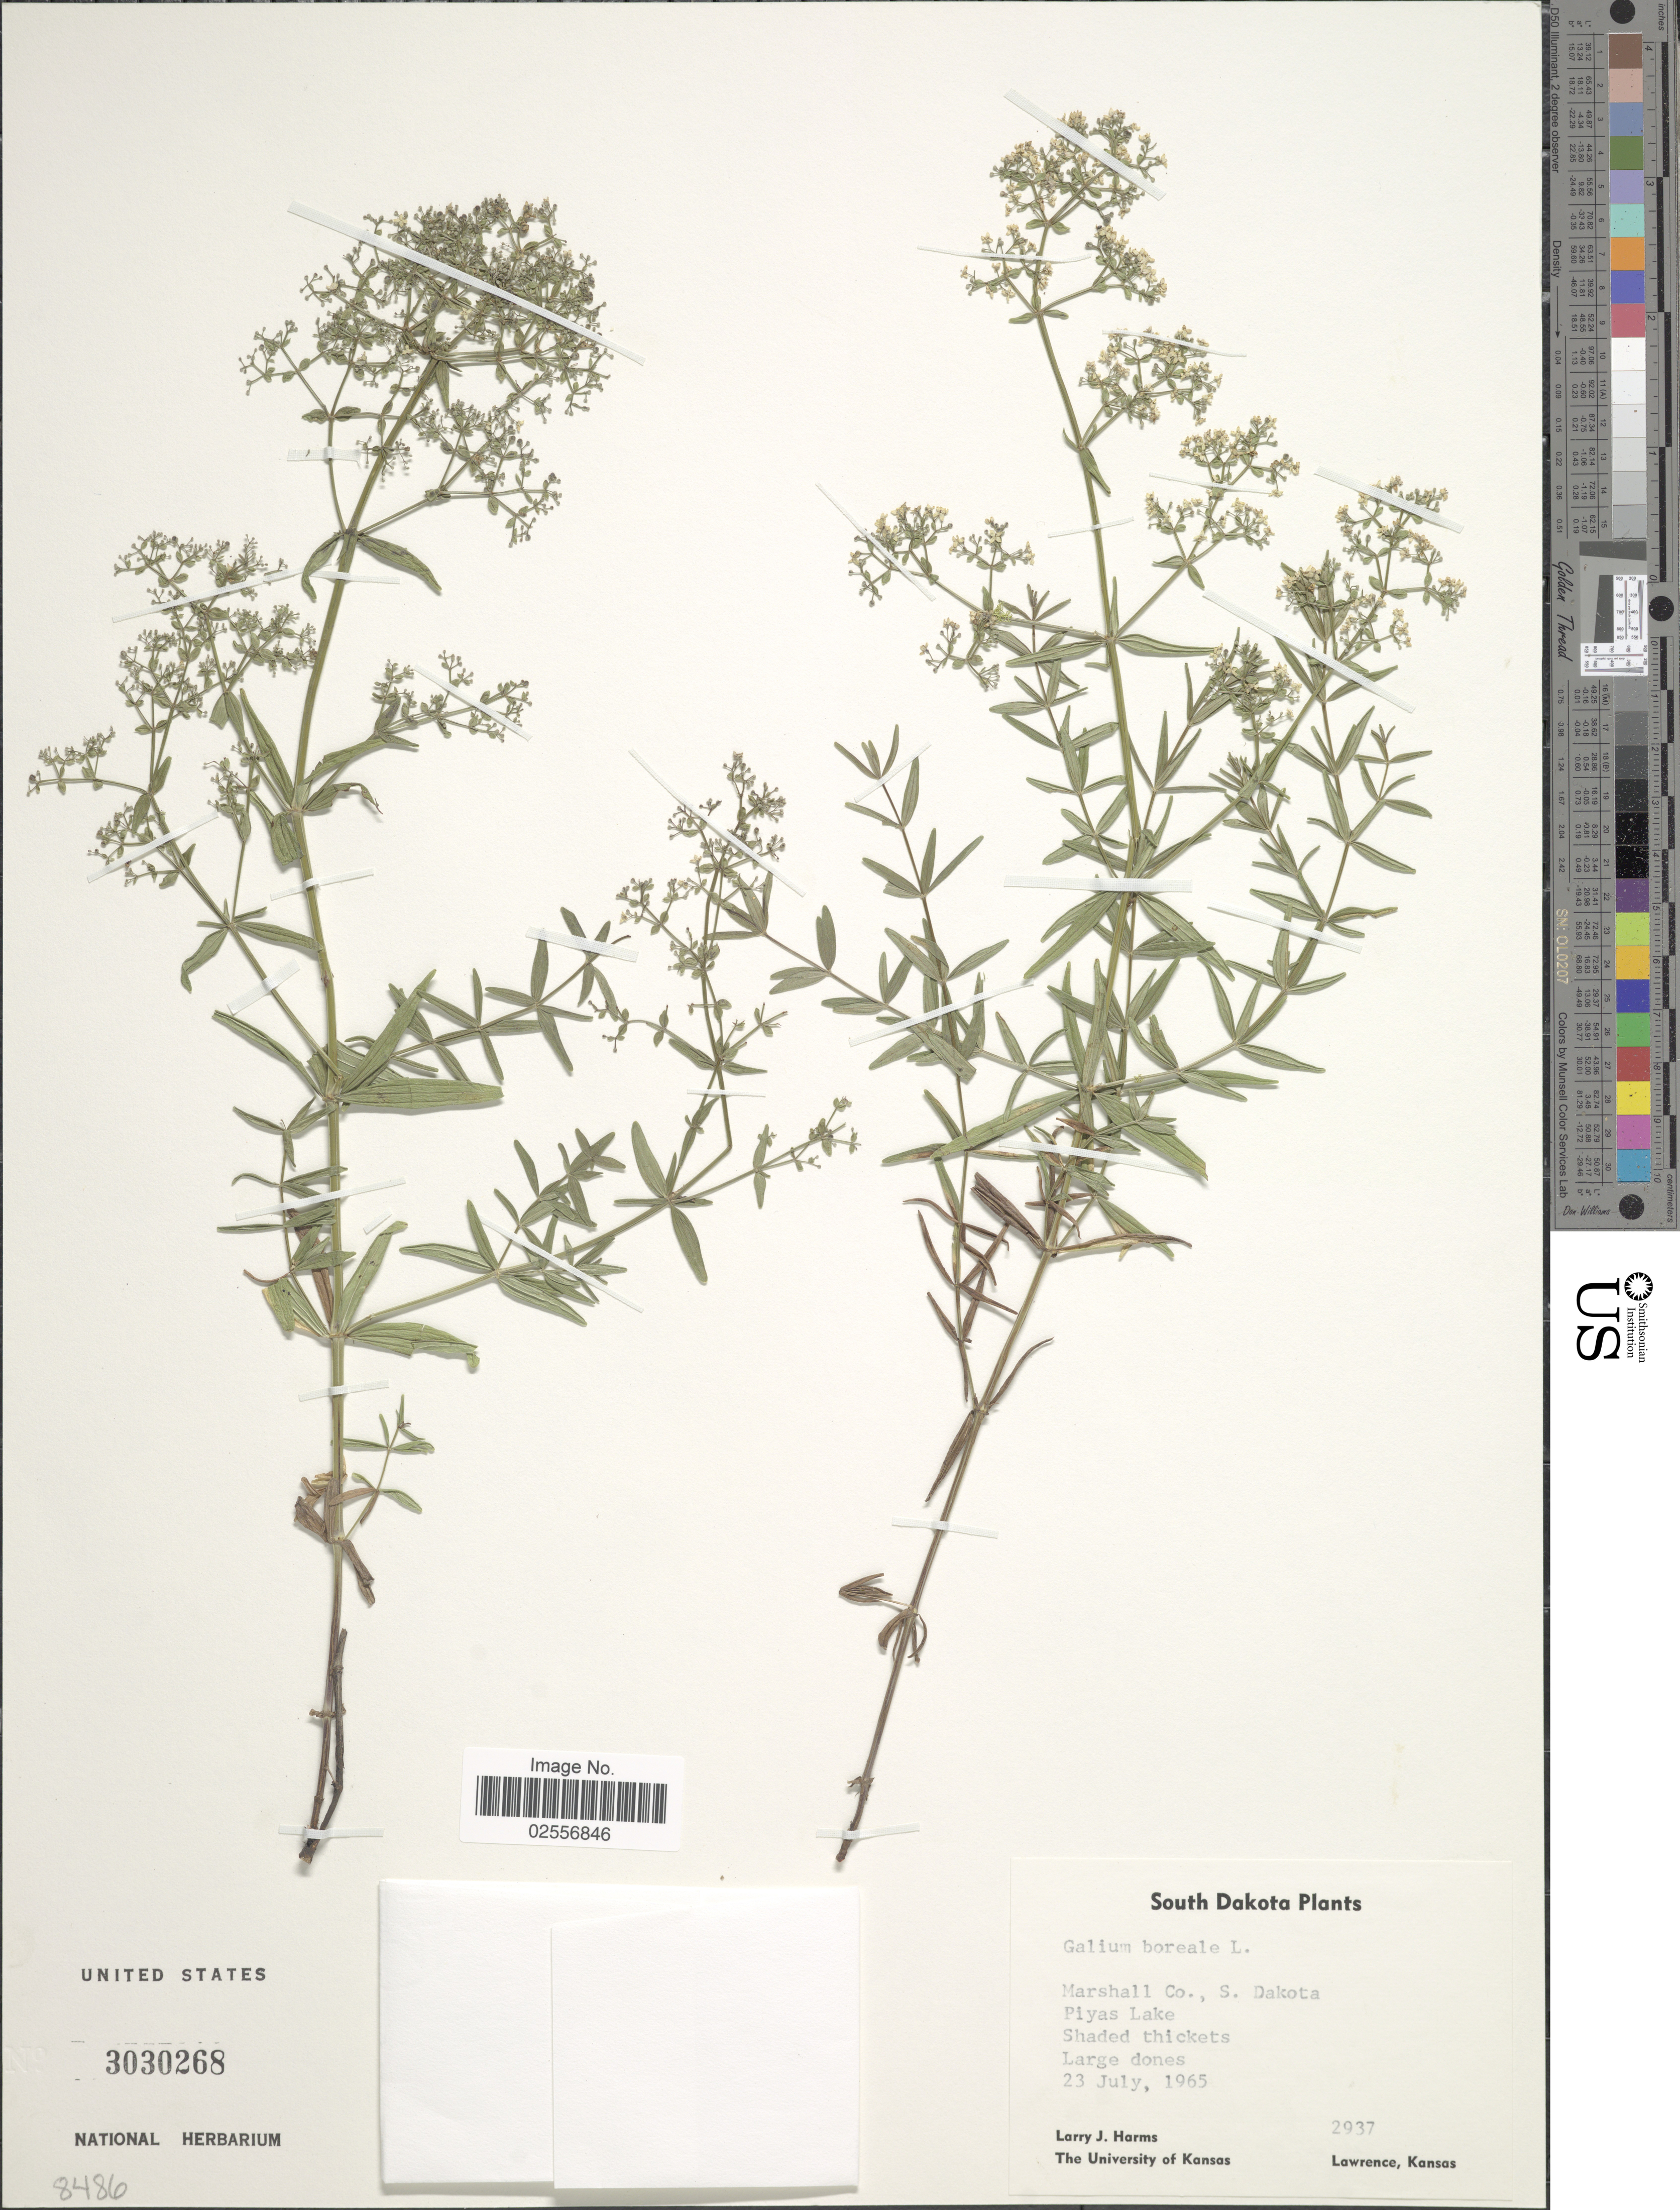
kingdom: Plantae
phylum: Tracheophyta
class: Magnoliopsida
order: Gentianales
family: Rubiaceae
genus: Galium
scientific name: Galium boreale L.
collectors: L. Harms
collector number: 2937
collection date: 1965-07-23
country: United States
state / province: South Dakota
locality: Marshall Co., S. Dakota, Piyas Lake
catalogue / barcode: US 3030268